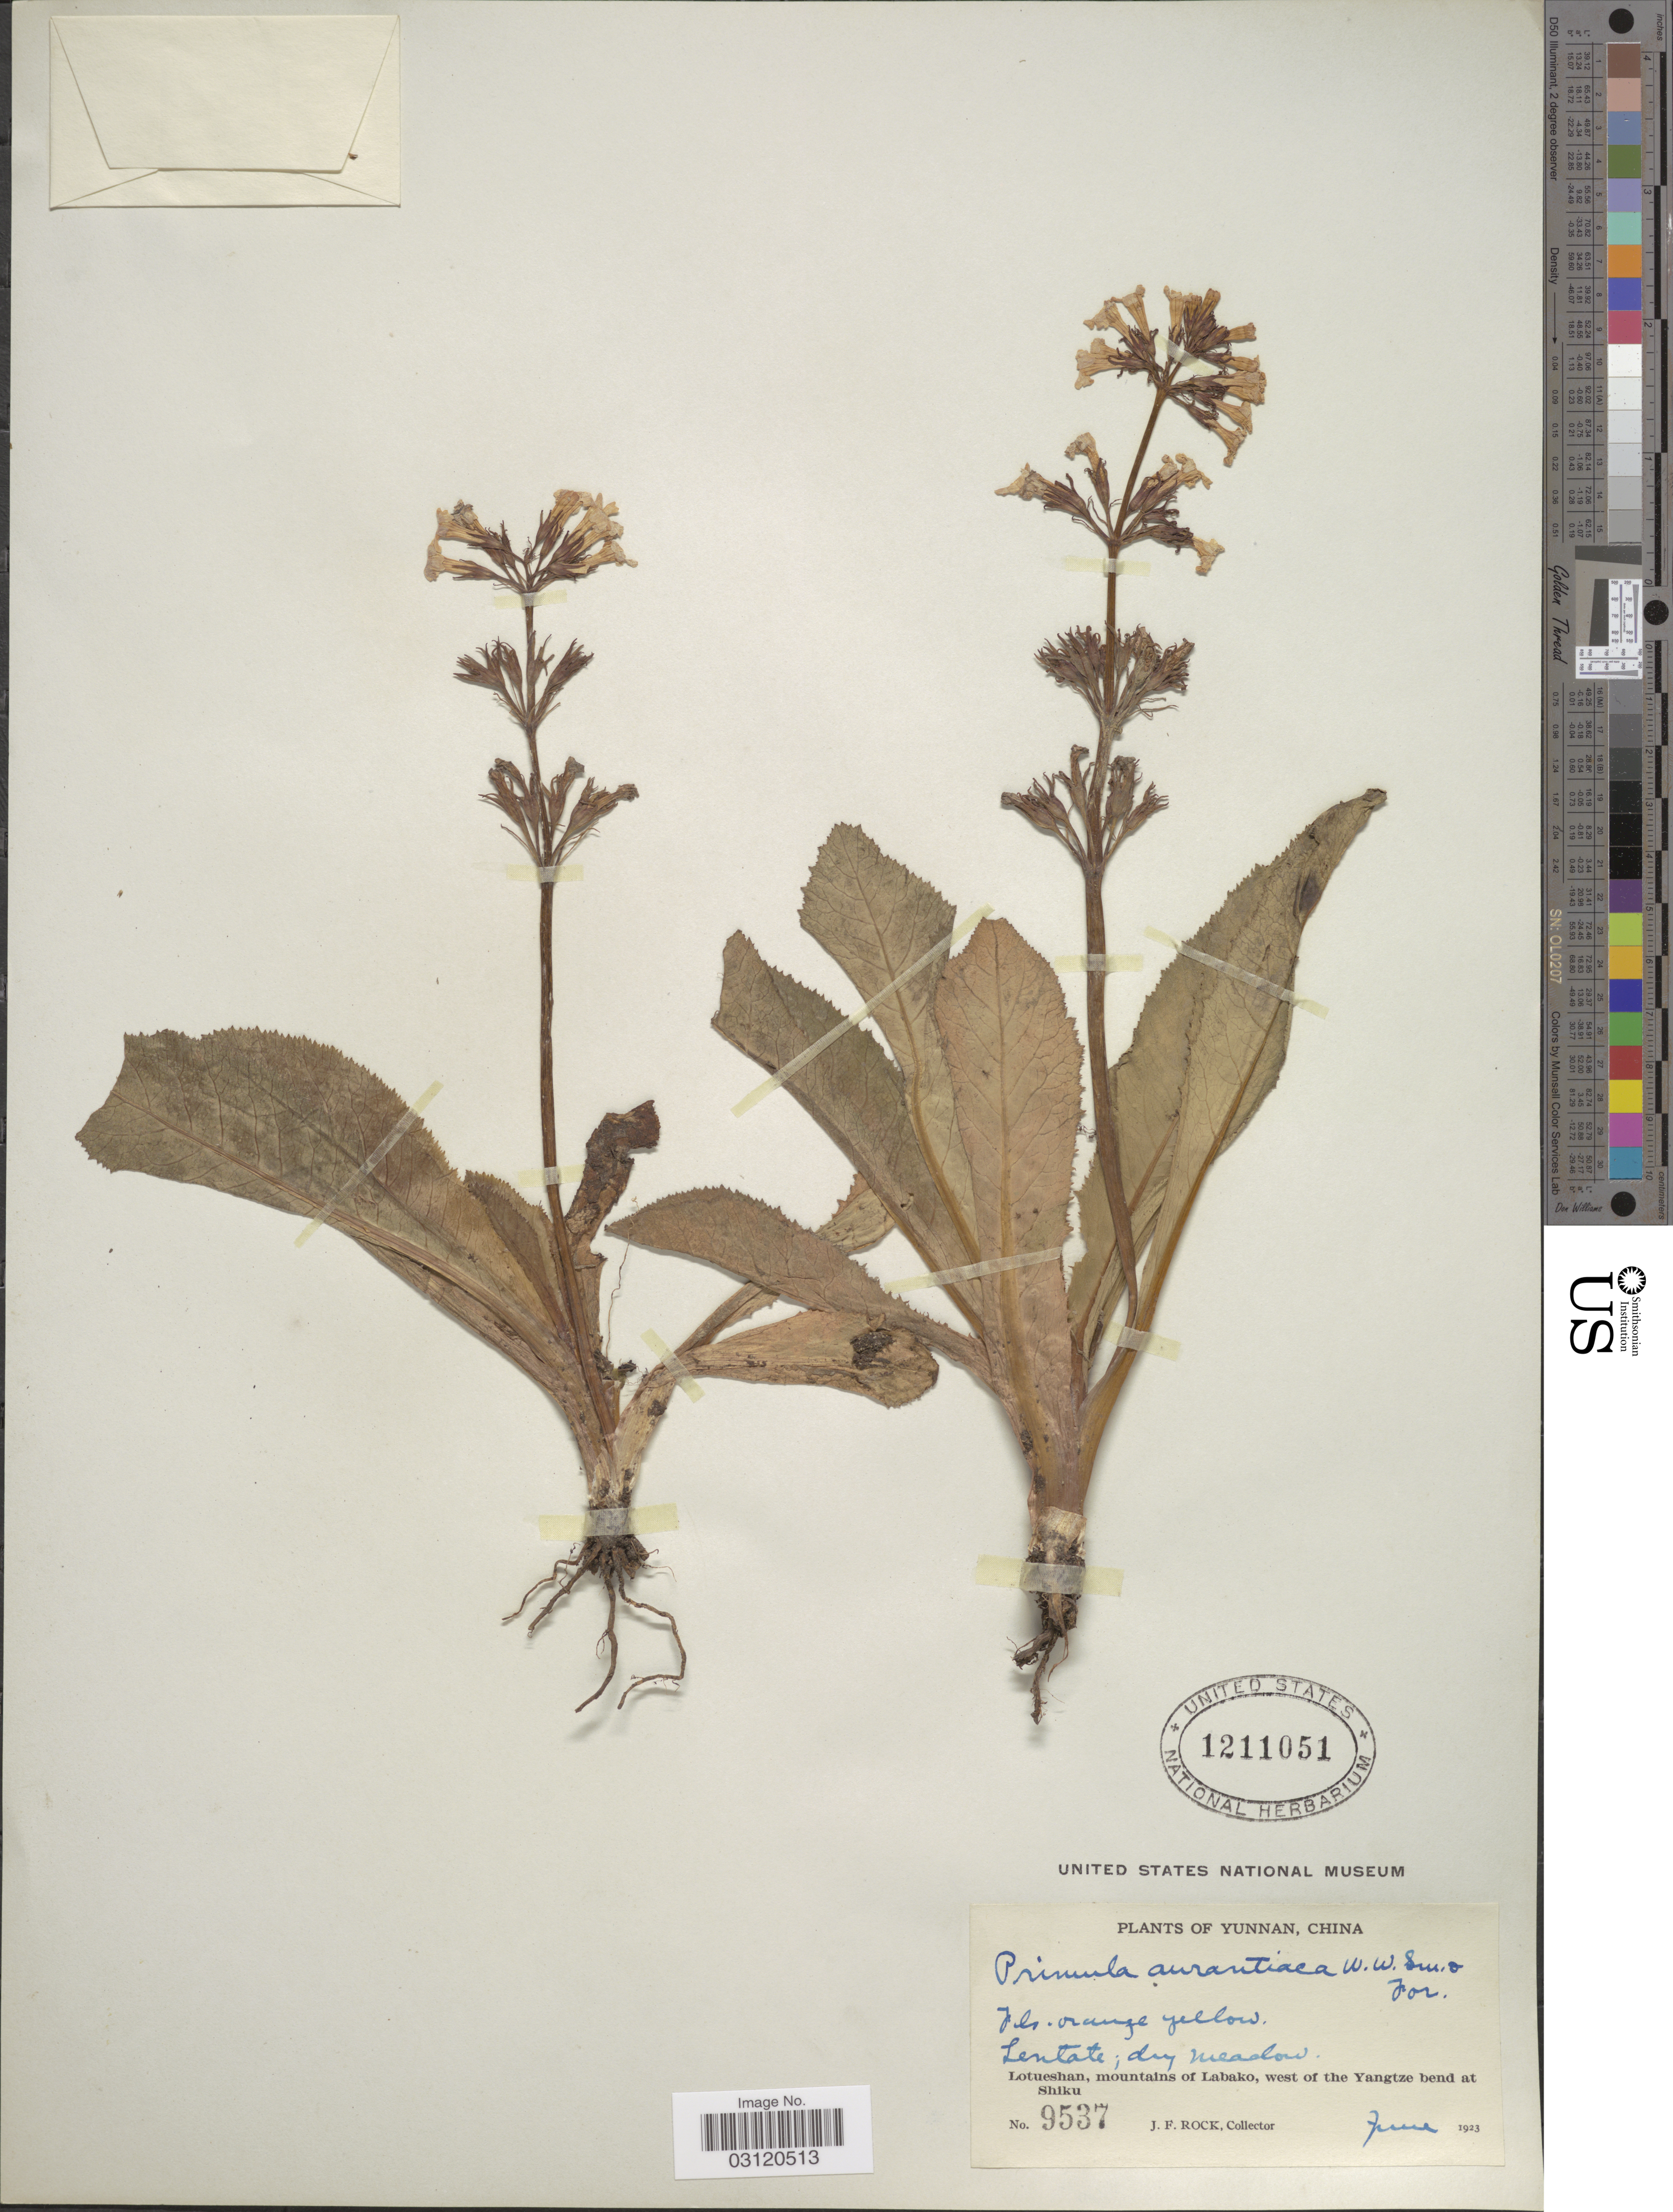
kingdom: Plantae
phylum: Tracheophyta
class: Magnoliopsida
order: Ericales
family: Primulaceae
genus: Primula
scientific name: Primula aurantiaca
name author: W.W. Sm. & Forrest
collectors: J. Rock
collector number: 9537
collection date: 1923-06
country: China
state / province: Yunnan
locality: Lotueshan, mountains of Labako, west of the Yangtze bend at Shiku.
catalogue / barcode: US 1211051